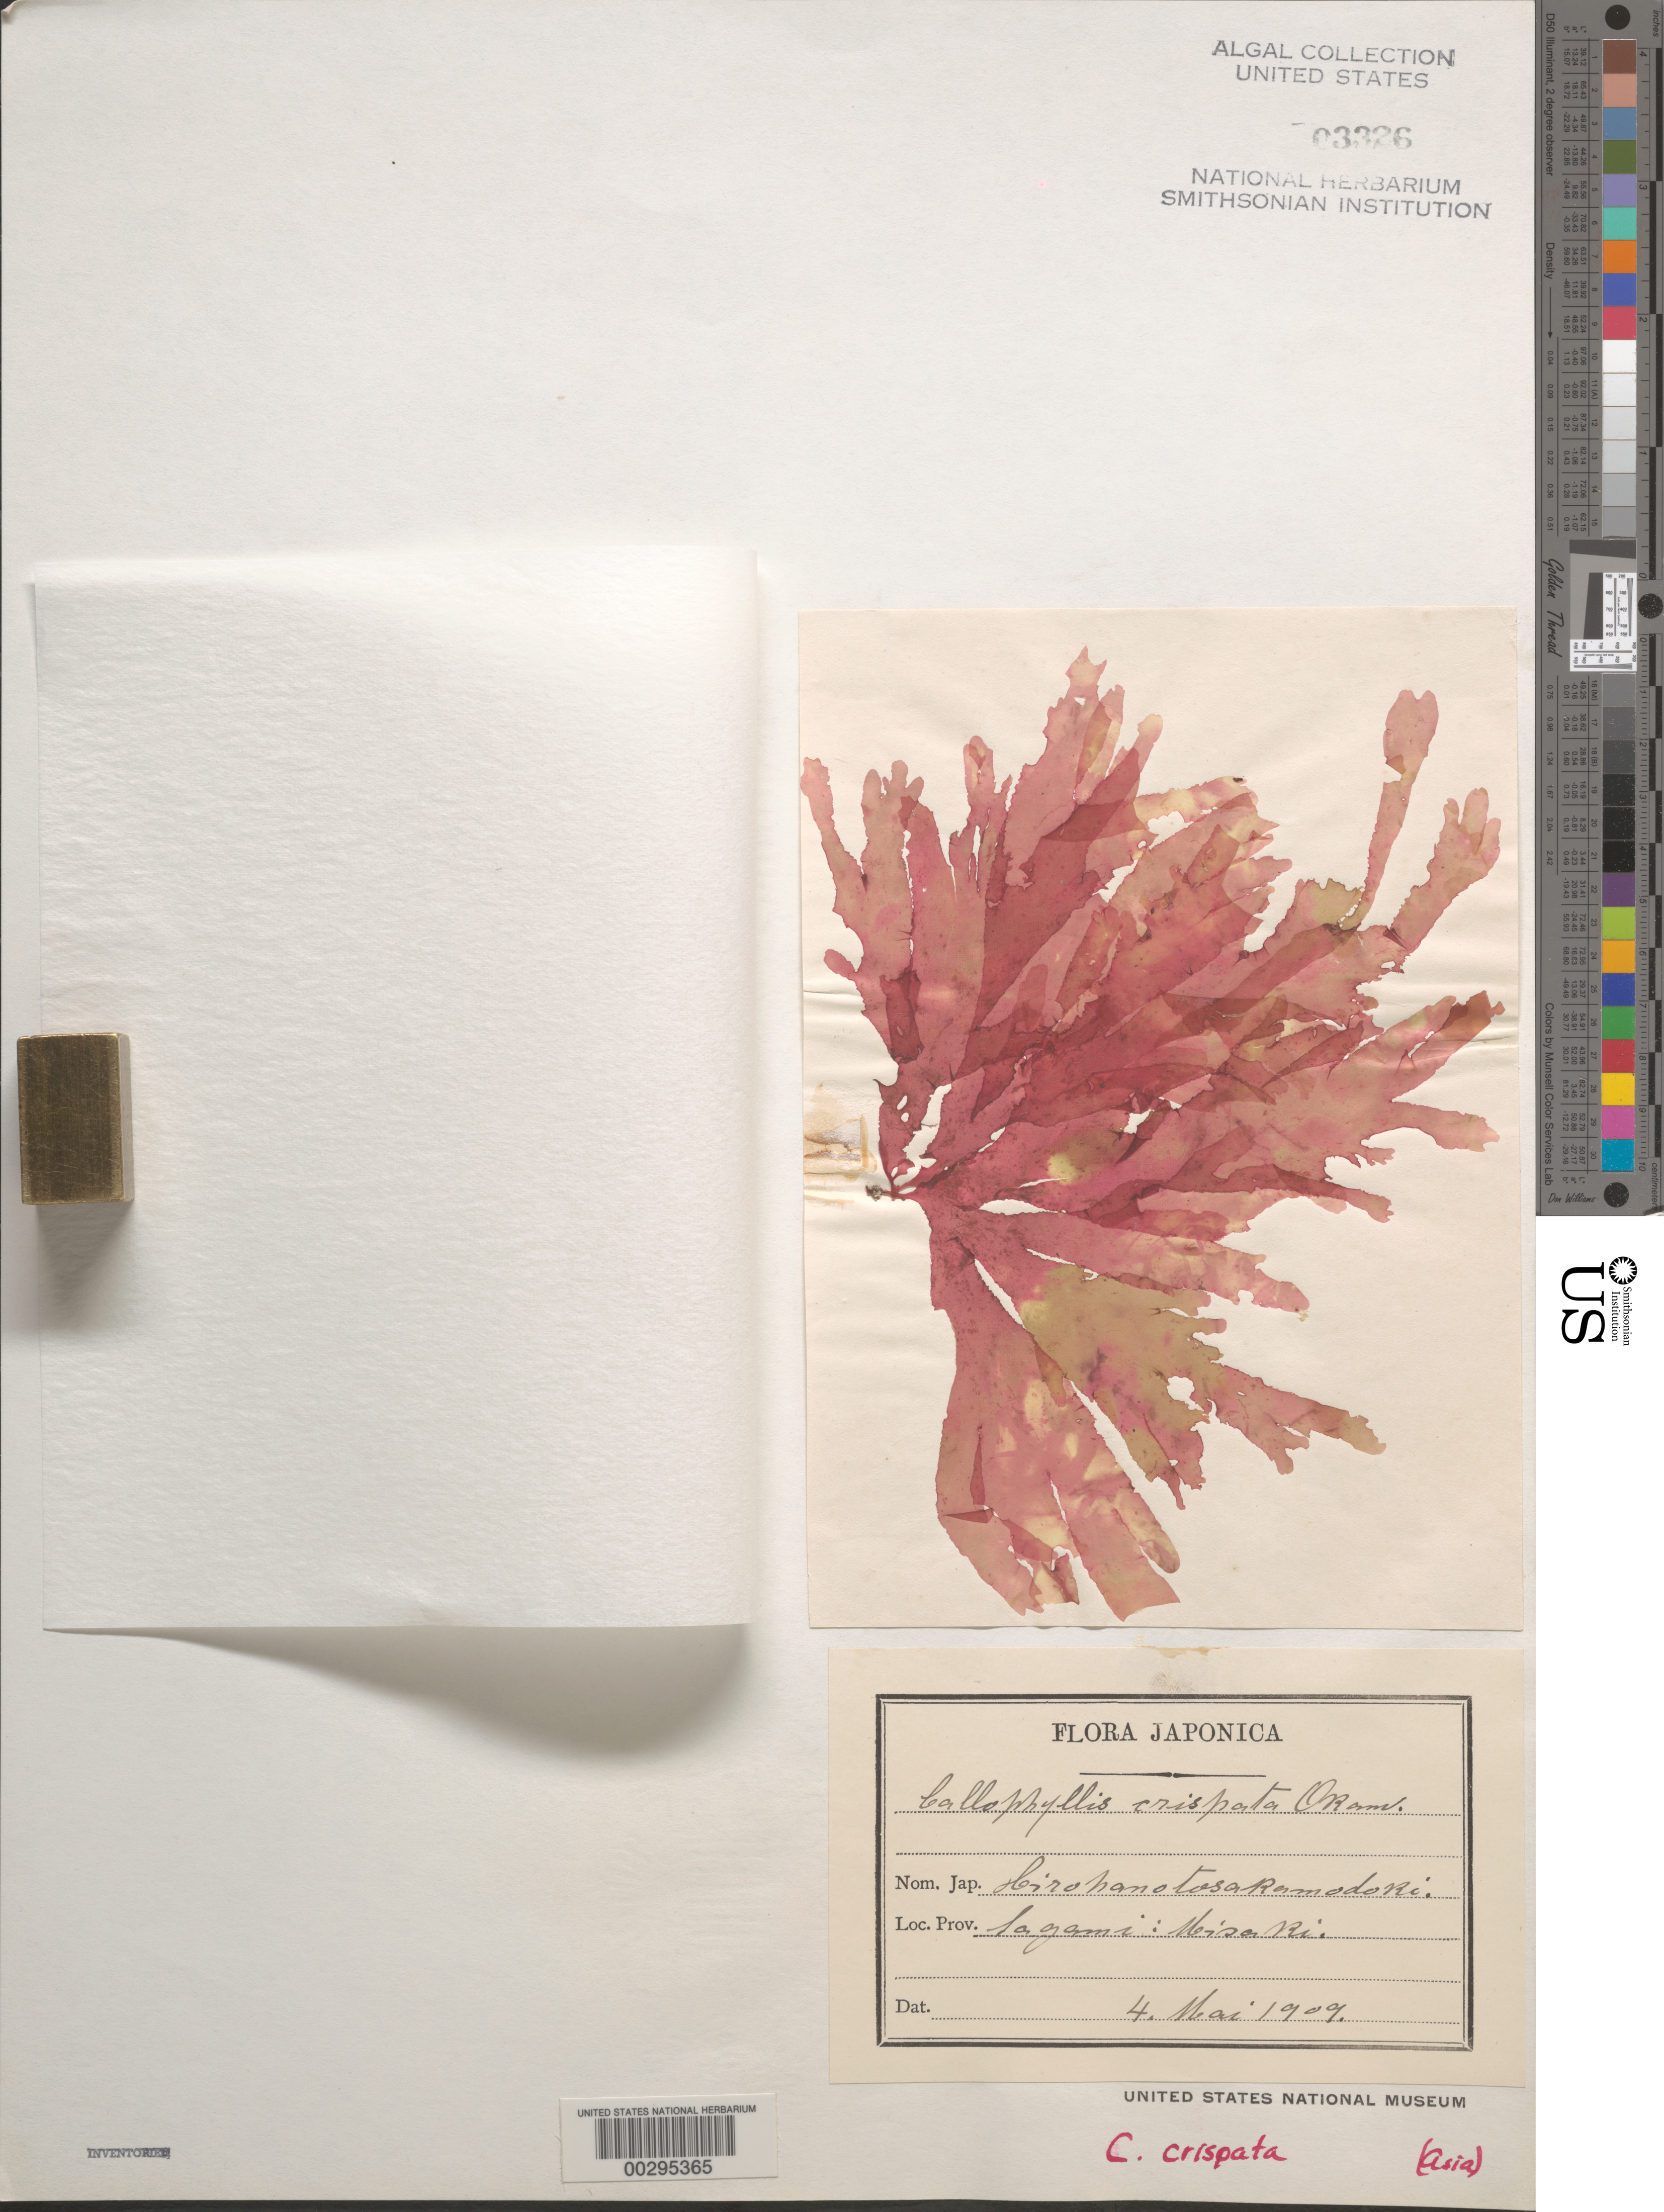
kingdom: Plantae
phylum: Rhodophyta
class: Florideophyceae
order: Gigartinales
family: Kallymeniaceae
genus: Callophyllis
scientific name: Callophyllis crispata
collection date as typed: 04 May 1909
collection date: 1909-05-04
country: Japan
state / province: Kanagawa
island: Honshu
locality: Misaki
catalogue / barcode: US 3326